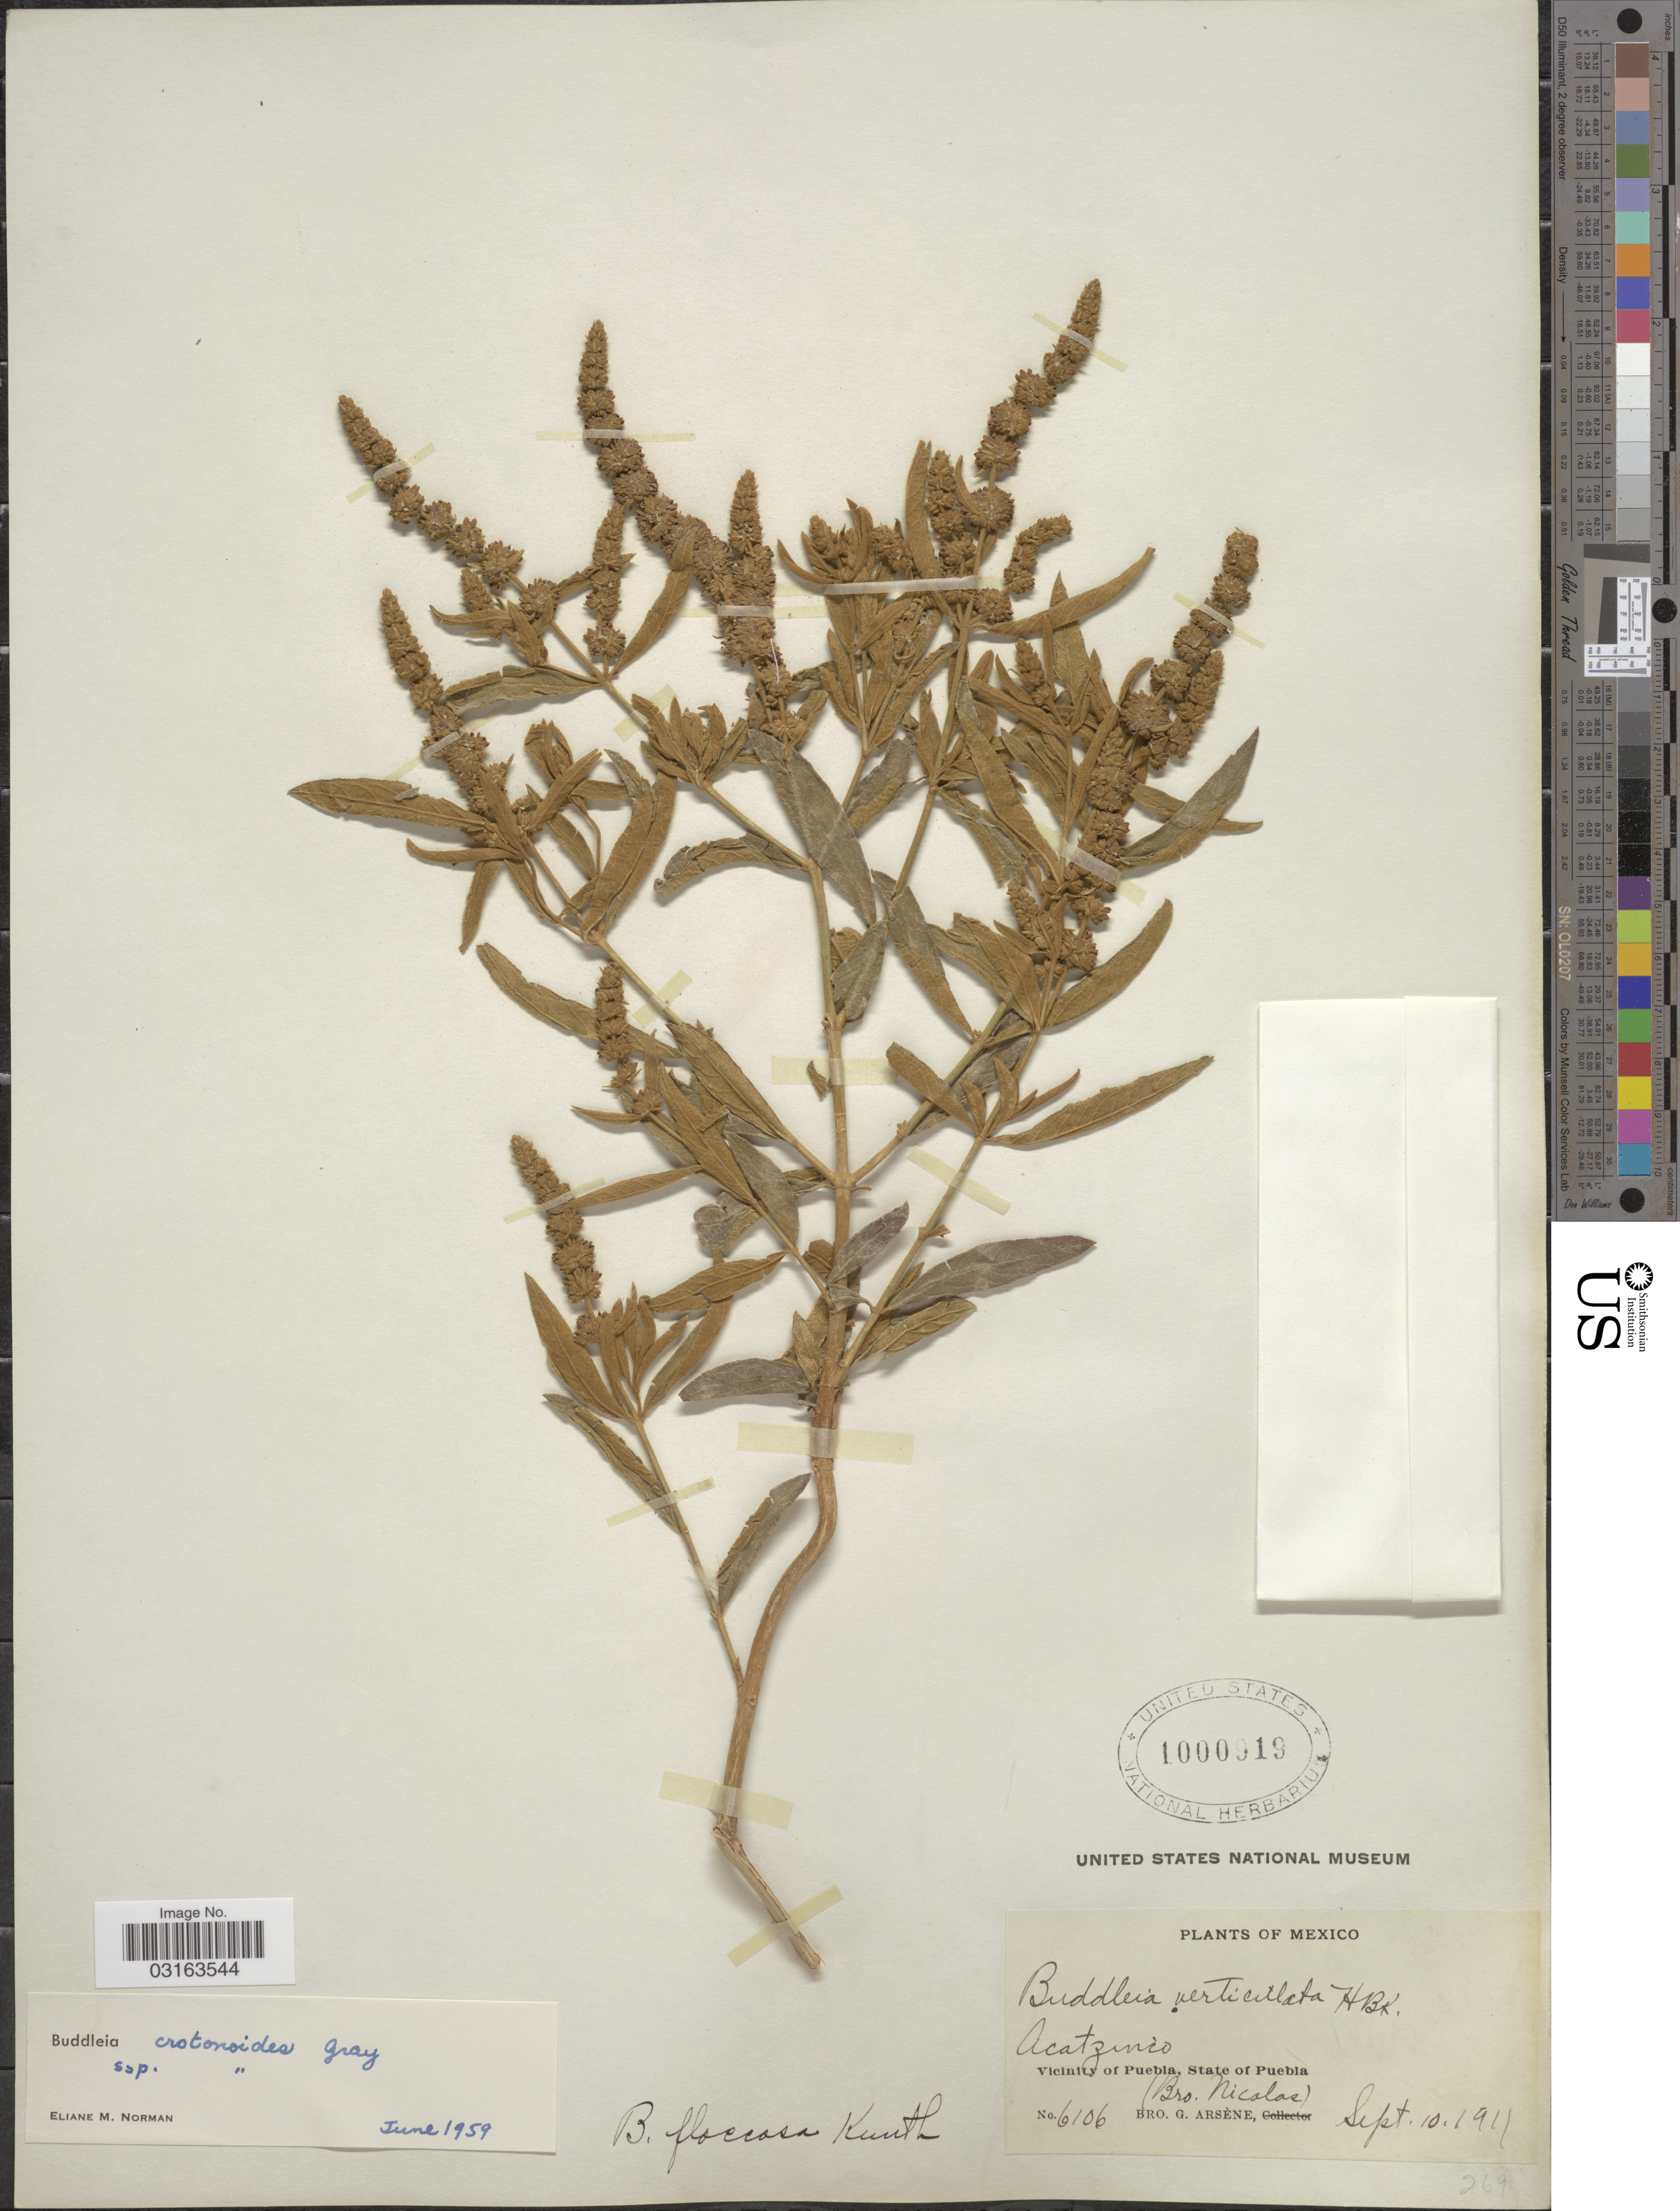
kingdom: Plantae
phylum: Tracheophyta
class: Magnoliopsida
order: Lamiales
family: Scrophulariaceae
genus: Buddleja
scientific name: Buddleja crotonoides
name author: A. Gray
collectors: Bro. G. Arsène & Bro. Nicolas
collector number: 6106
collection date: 1911-09-10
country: Mexico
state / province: Puebla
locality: Acatzinco. Vicinity of Puebla.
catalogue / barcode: US 1000919